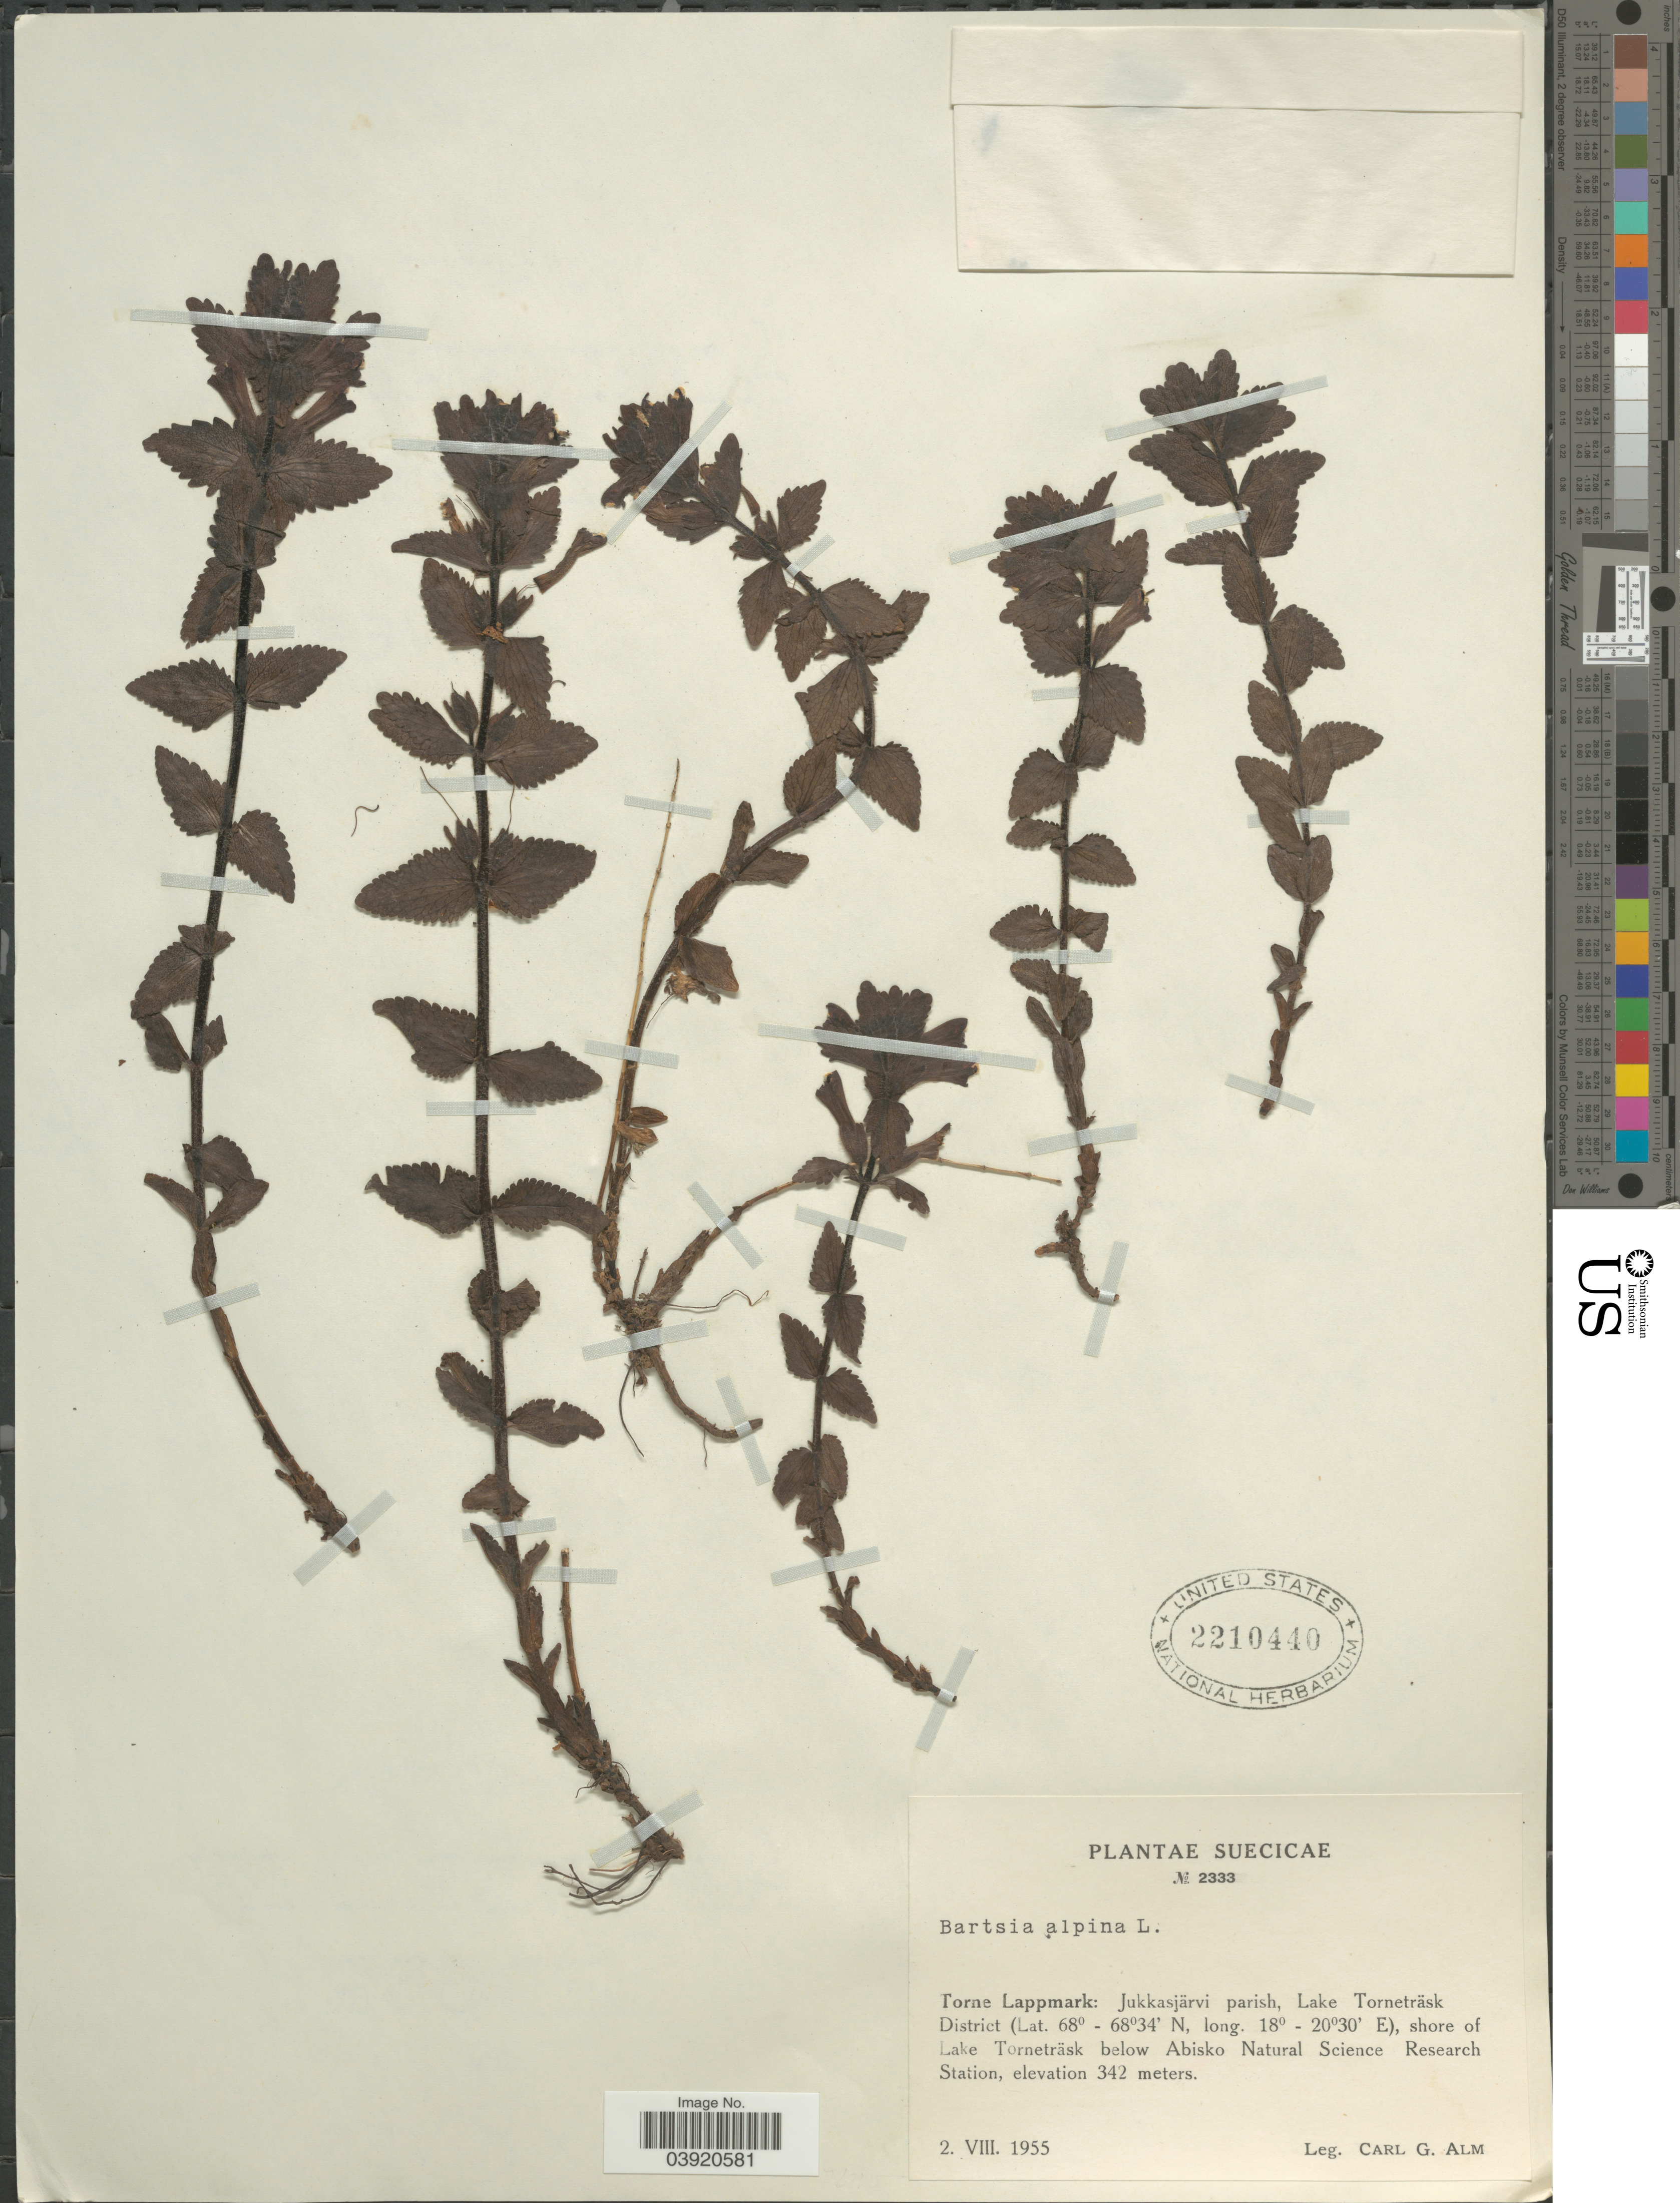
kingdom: Plantae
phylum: Tracheophyta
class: Magnoliopsida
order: Lamiales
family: Orobanchaceae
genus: Bartsia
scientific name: Bartsia alpina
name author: L.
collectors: C. G. Alm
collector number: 2333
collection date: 1955-08-02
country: Sweden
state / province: Norrbotten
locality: Torne Lappmark: Jukkasjärvi parish, Lake Torneträsk District, shore of Lake Torneträsk below Abisko Natural Science Research Station.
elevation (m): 342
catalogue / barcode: US 2210440